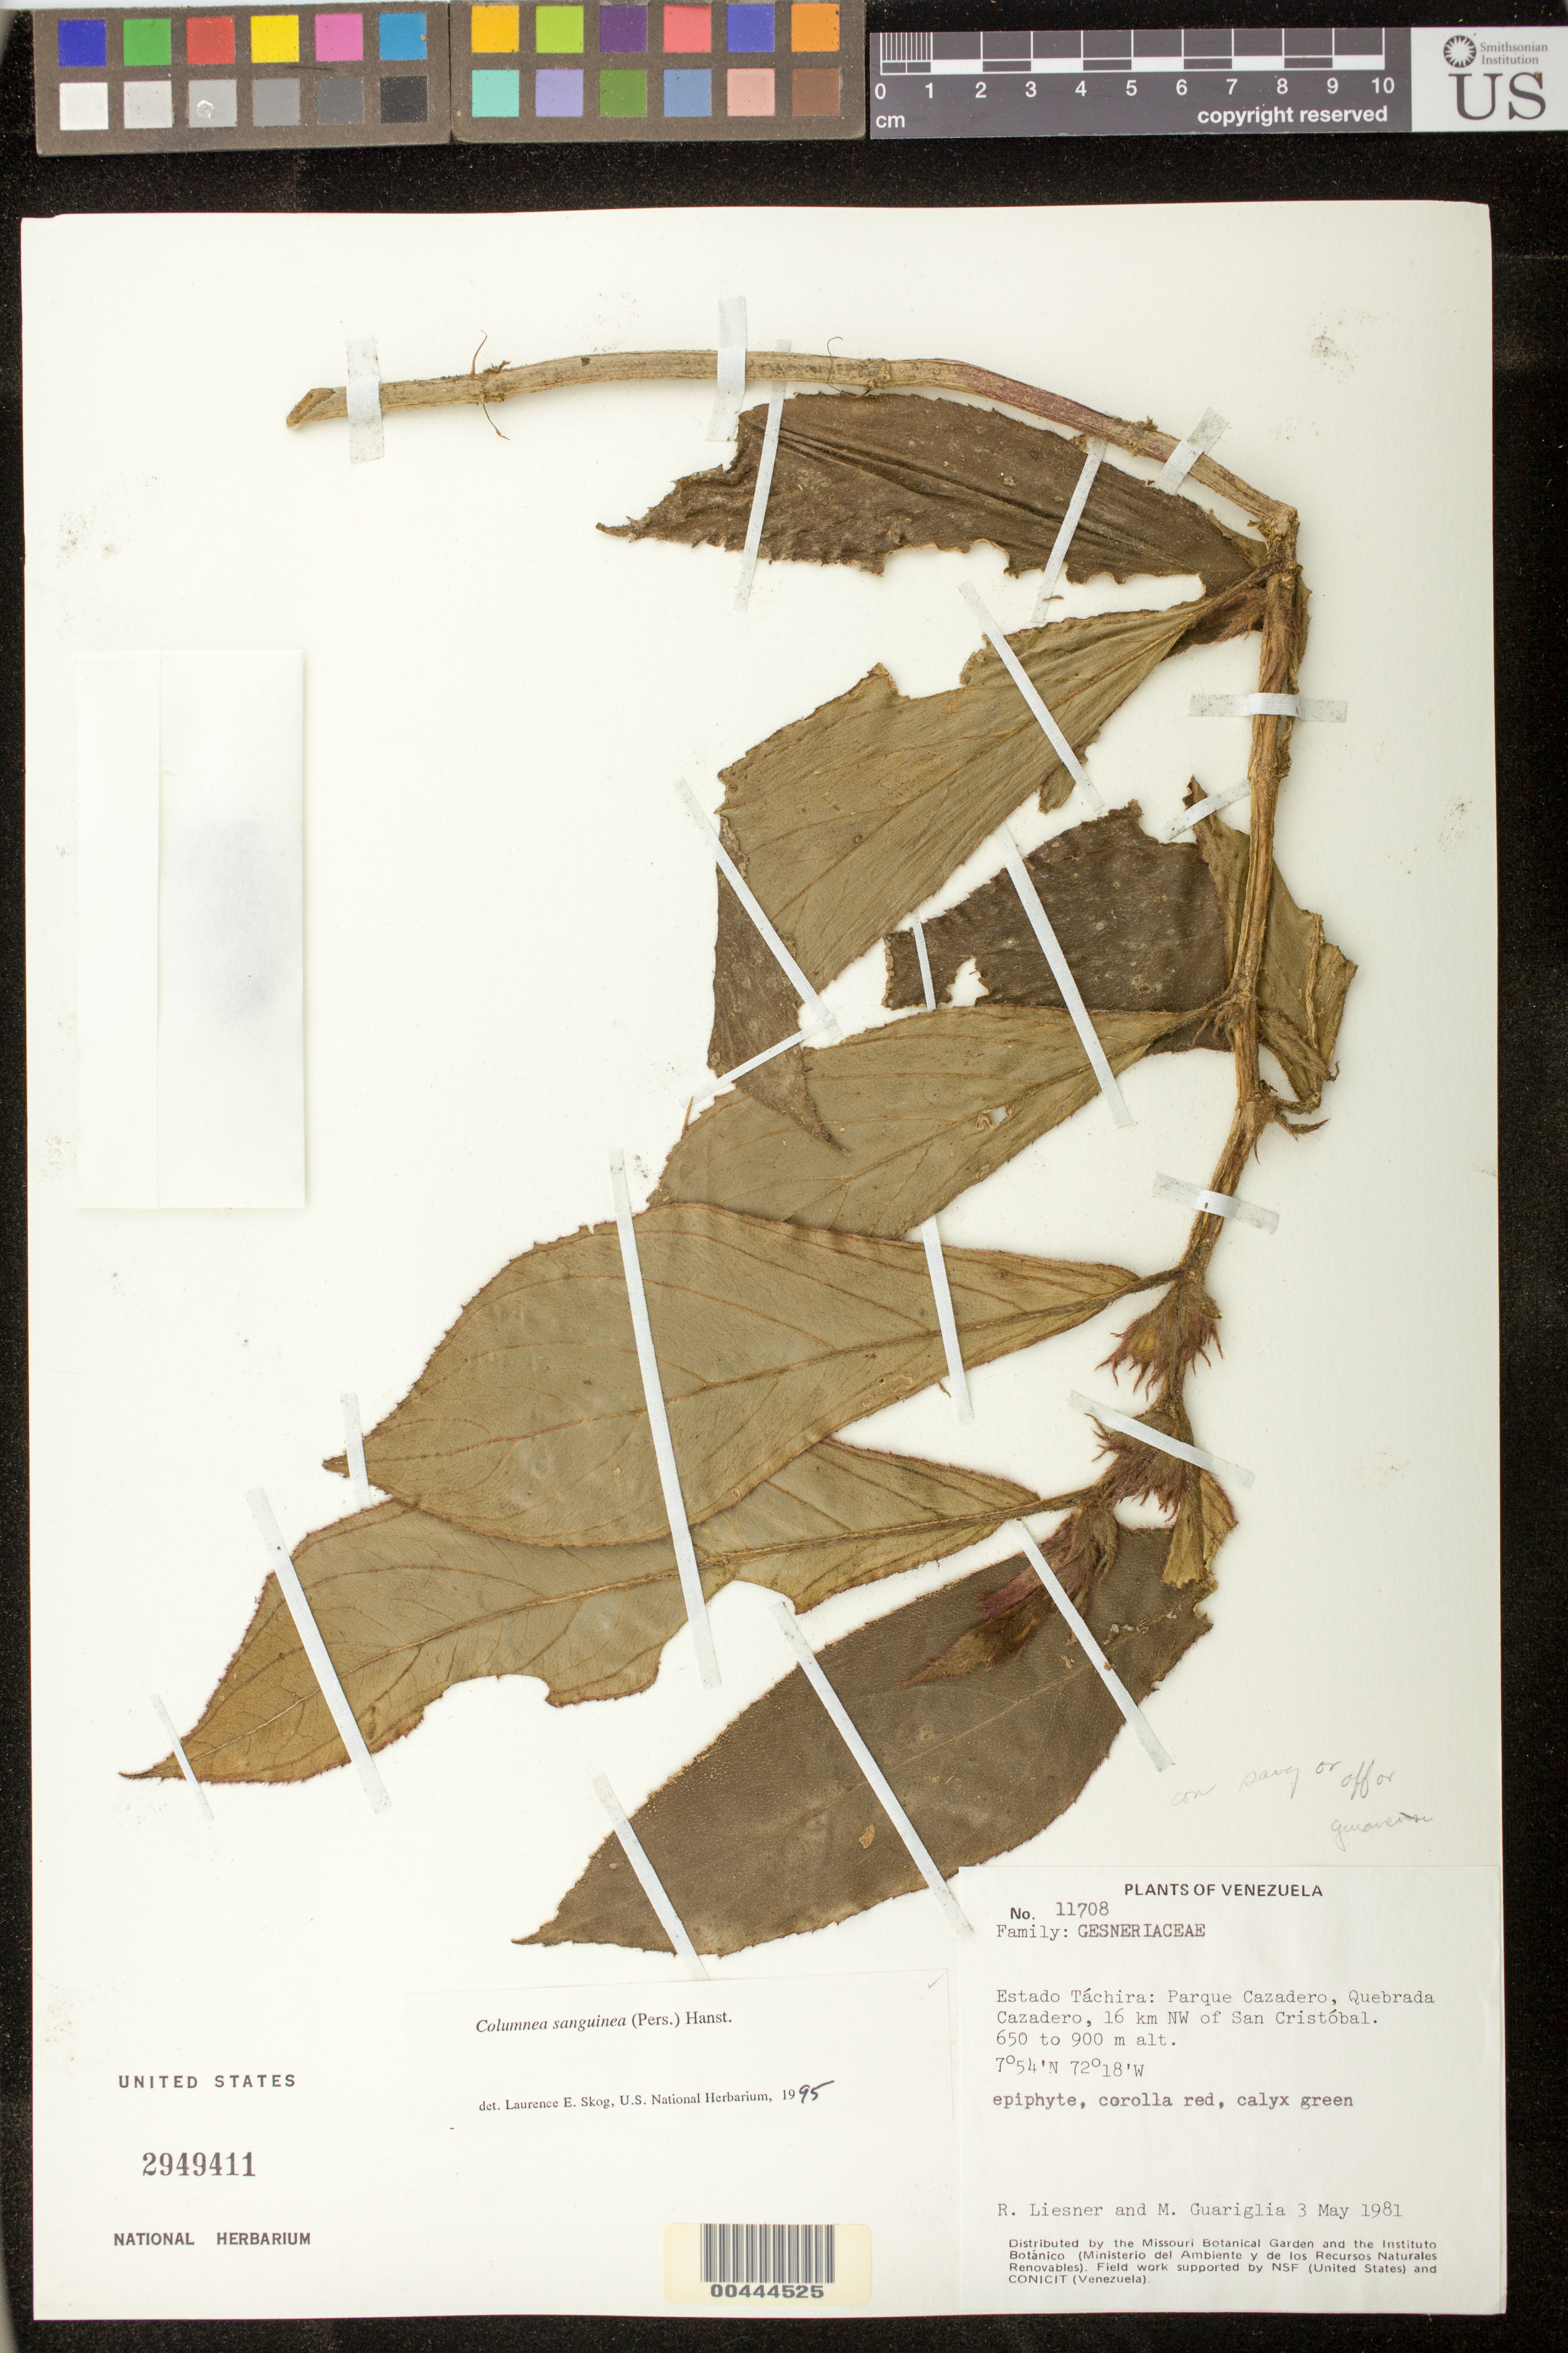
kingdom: Plantae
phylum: Tracheophyta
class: Magnoliopsida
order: Lamiales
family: Gesneriaceae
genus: Columnea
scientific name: Columnea sanguinea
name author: (Pers.) Hanst.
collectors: R. L. Liesner & M. Guariglia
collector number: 11708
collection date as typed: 03 May 1981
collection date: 1981-05-03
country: Venezuela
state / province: Táchira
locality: Cazadero Park, Quebrada Cazadero, SW of San Cristobal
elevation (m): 650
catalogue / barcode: US 2949411